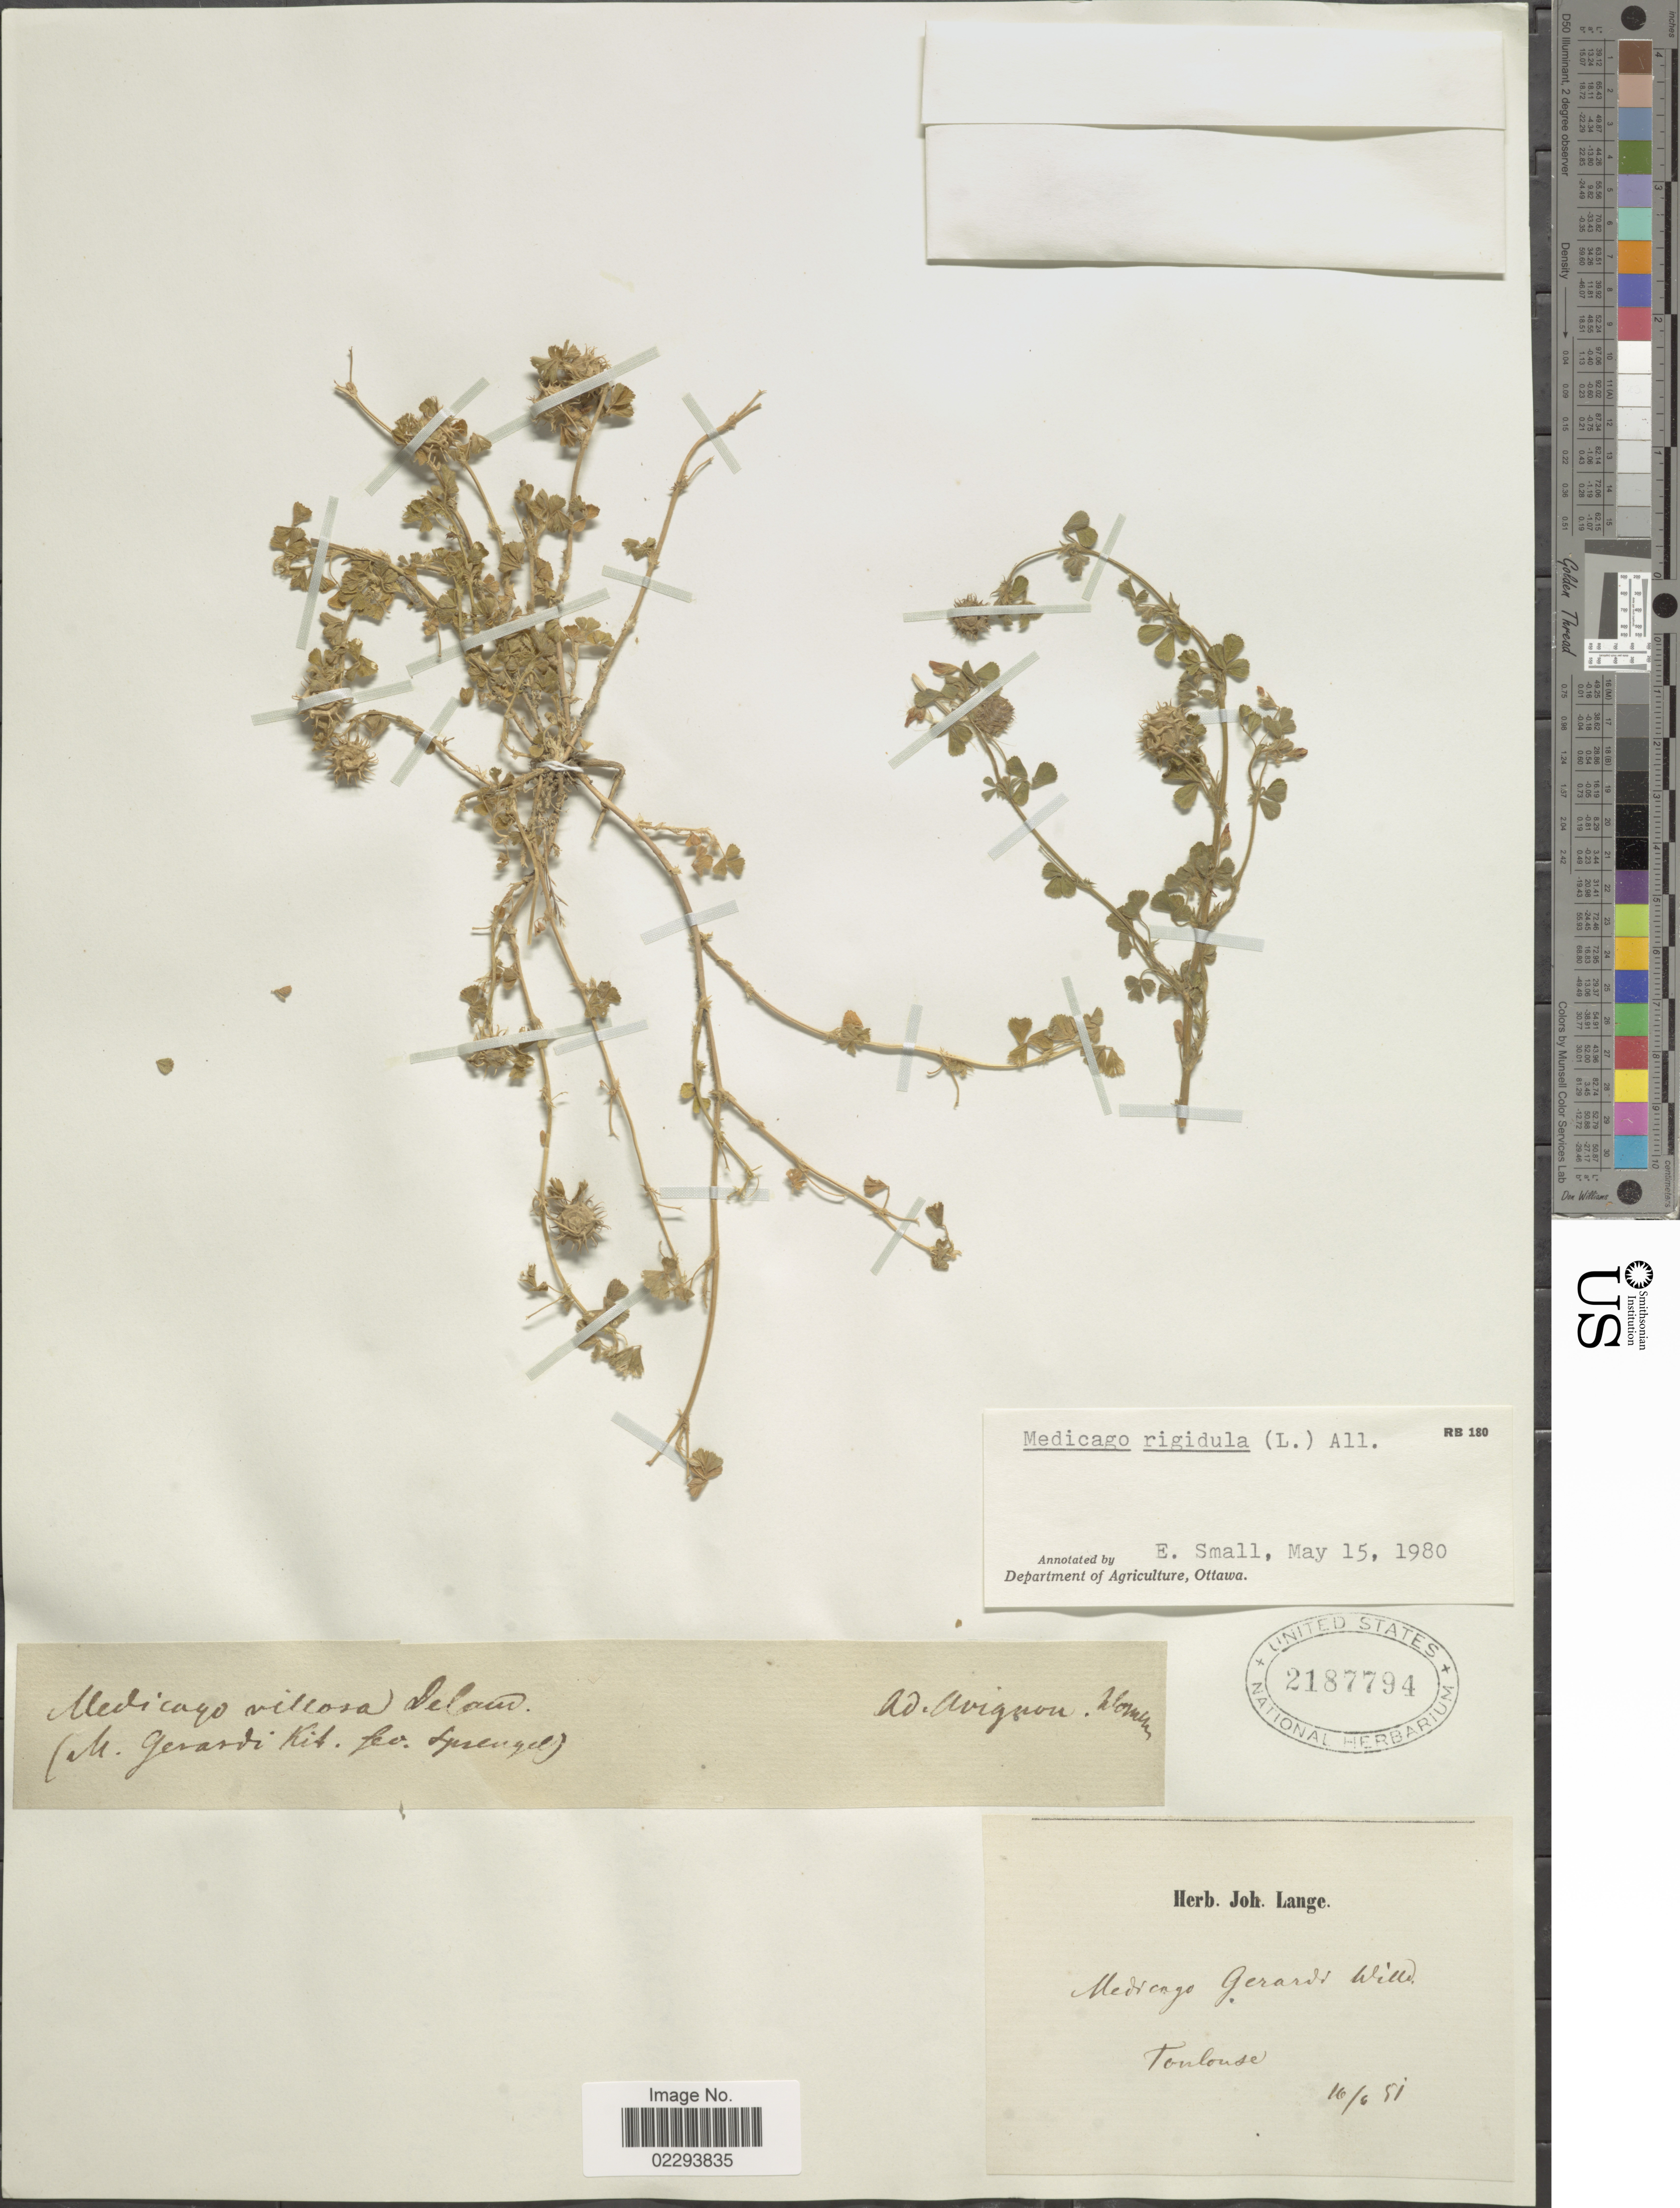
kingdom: Plantae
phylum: Tracheophyta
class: Magnoliopsida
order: Fabales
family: Fabaceae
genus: Medicago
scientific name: Medicago rigidula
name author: (L.) All.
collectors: ex herb. Joh. Lange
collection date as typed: Transcribed d/m/y: 16/6/51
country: France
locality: Toulouse. Ad Avig [illegible text] W [illegible text].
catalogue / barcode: US 2187794